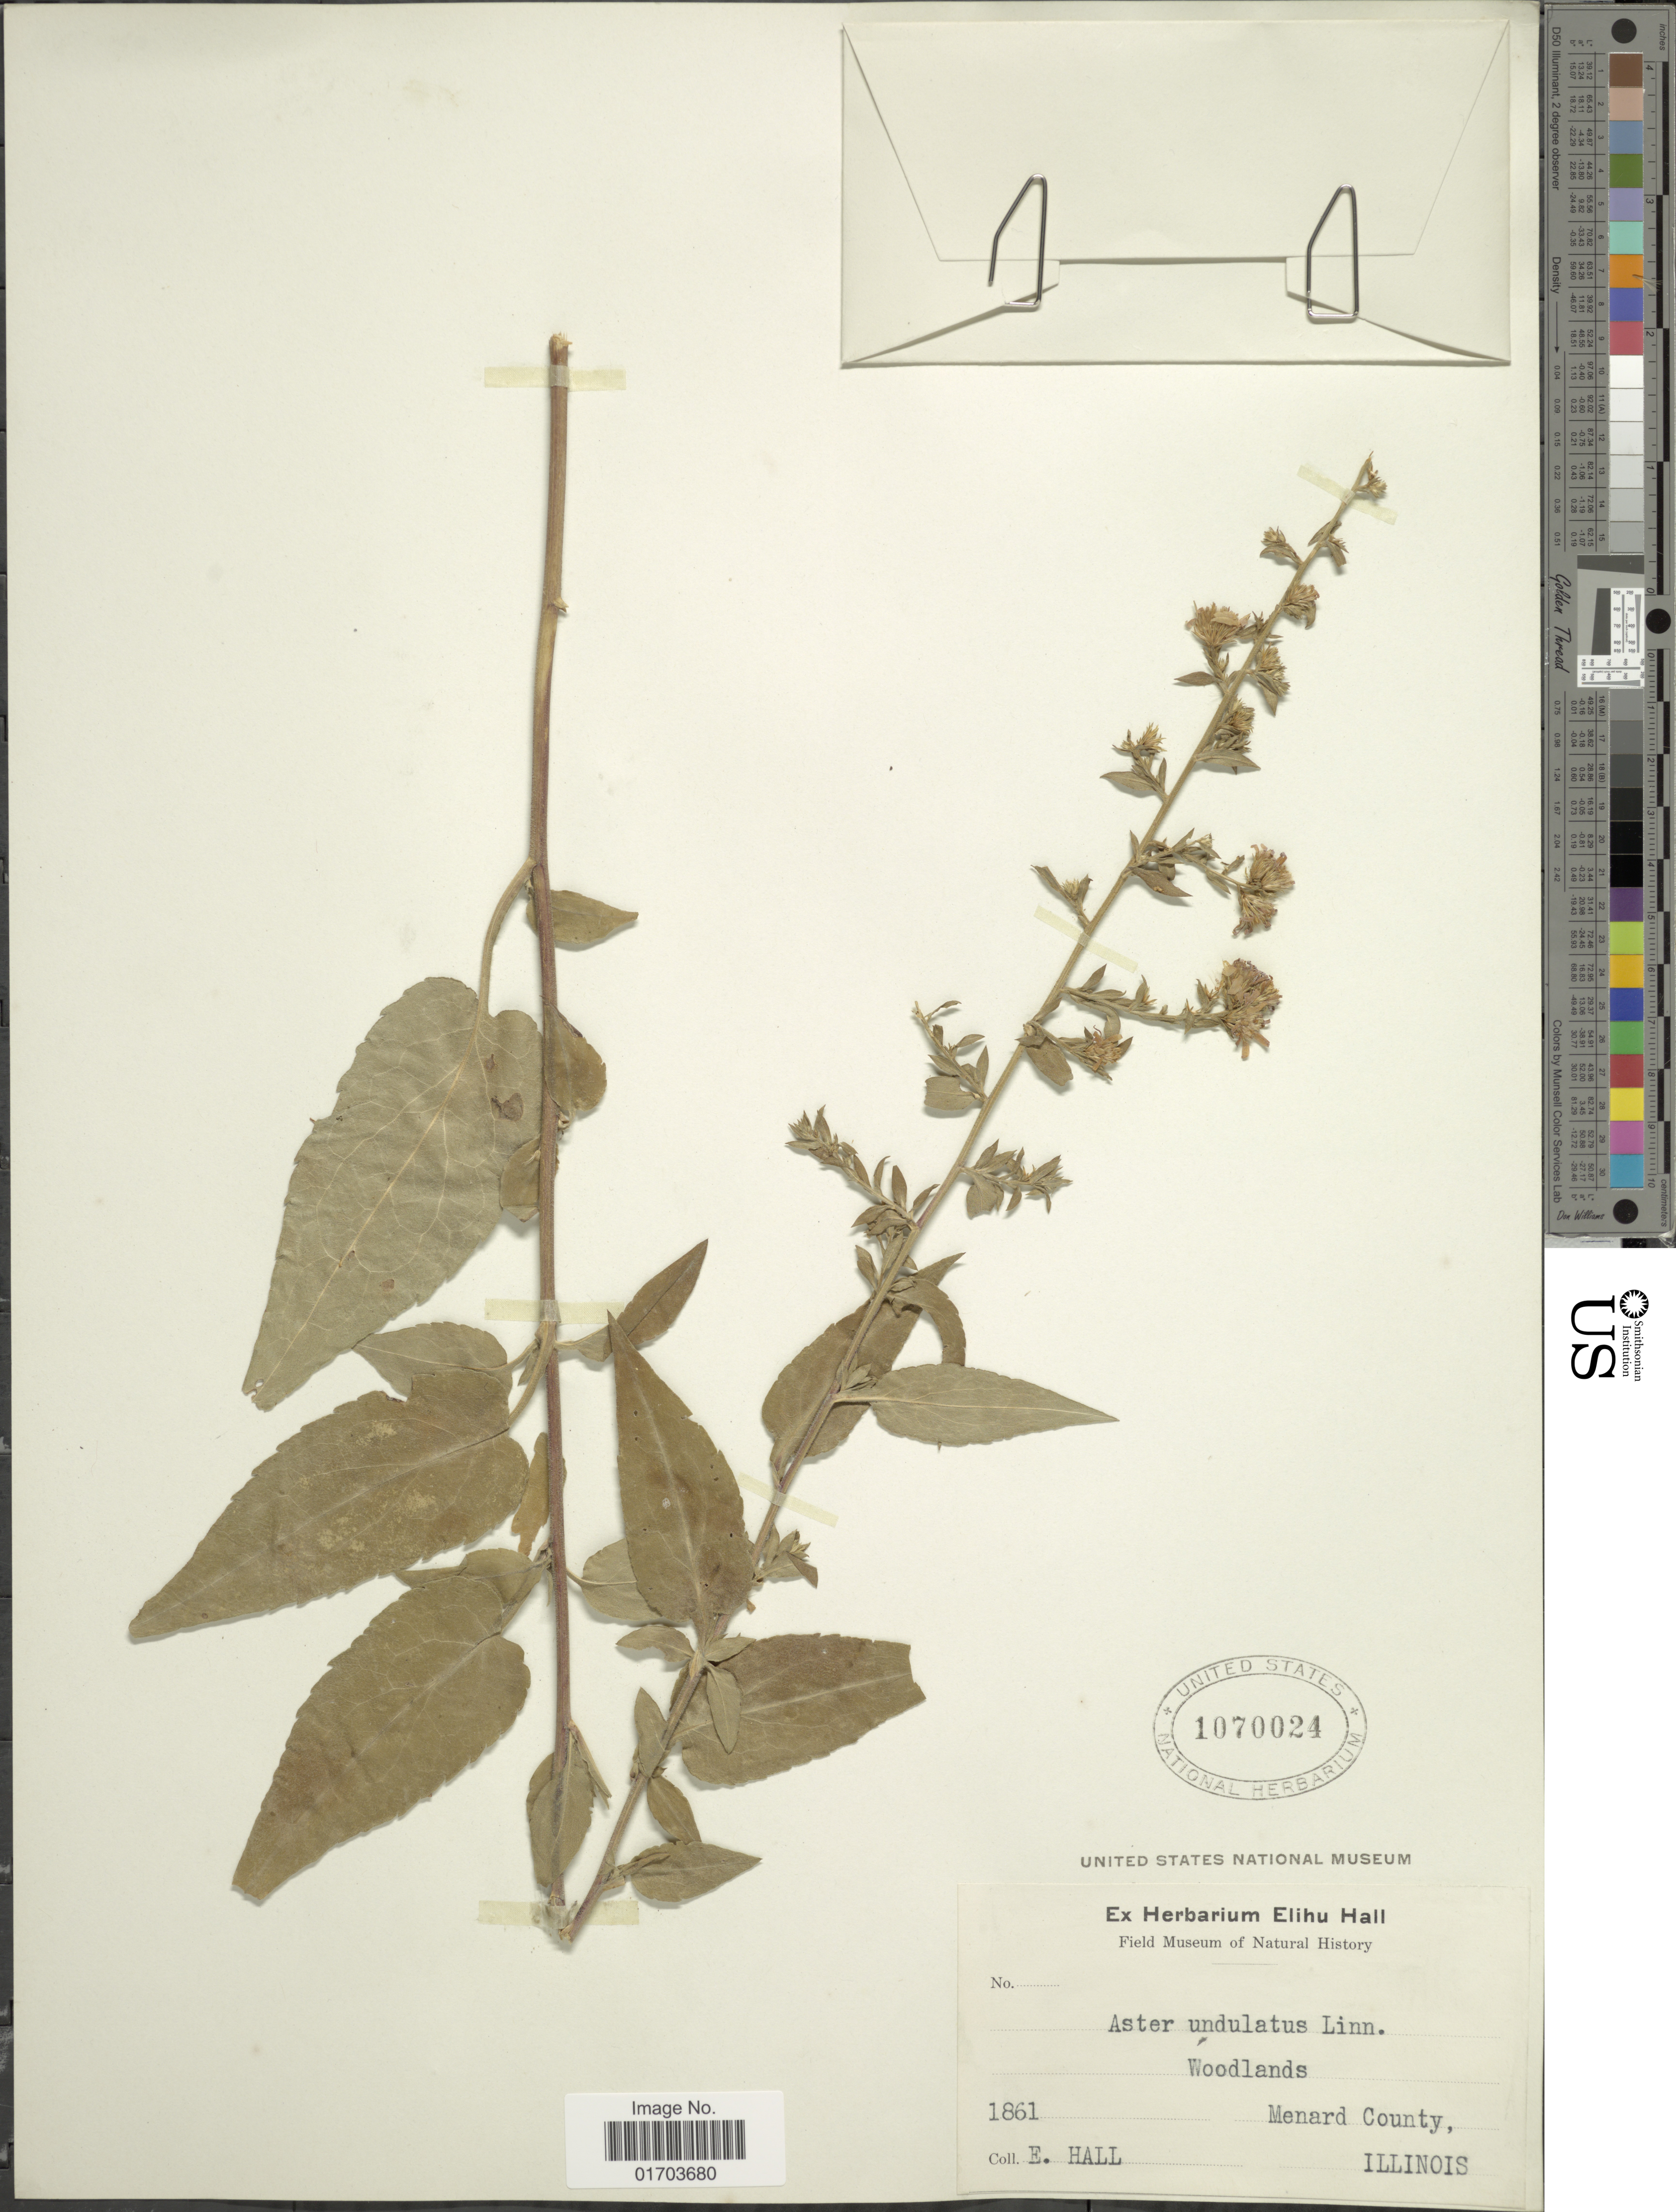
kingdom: Plantae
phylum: Tracheophyta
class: Magnoliopsida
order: Asterales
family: Asteraceae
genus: Symphyotrichum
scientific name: Symphyotrichum undulatum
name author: (L.) G.L. Nesom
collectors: E. Hall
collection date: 1861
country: United States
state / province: Illinois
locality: Woodlands, Menard County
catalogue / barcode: US 1070024